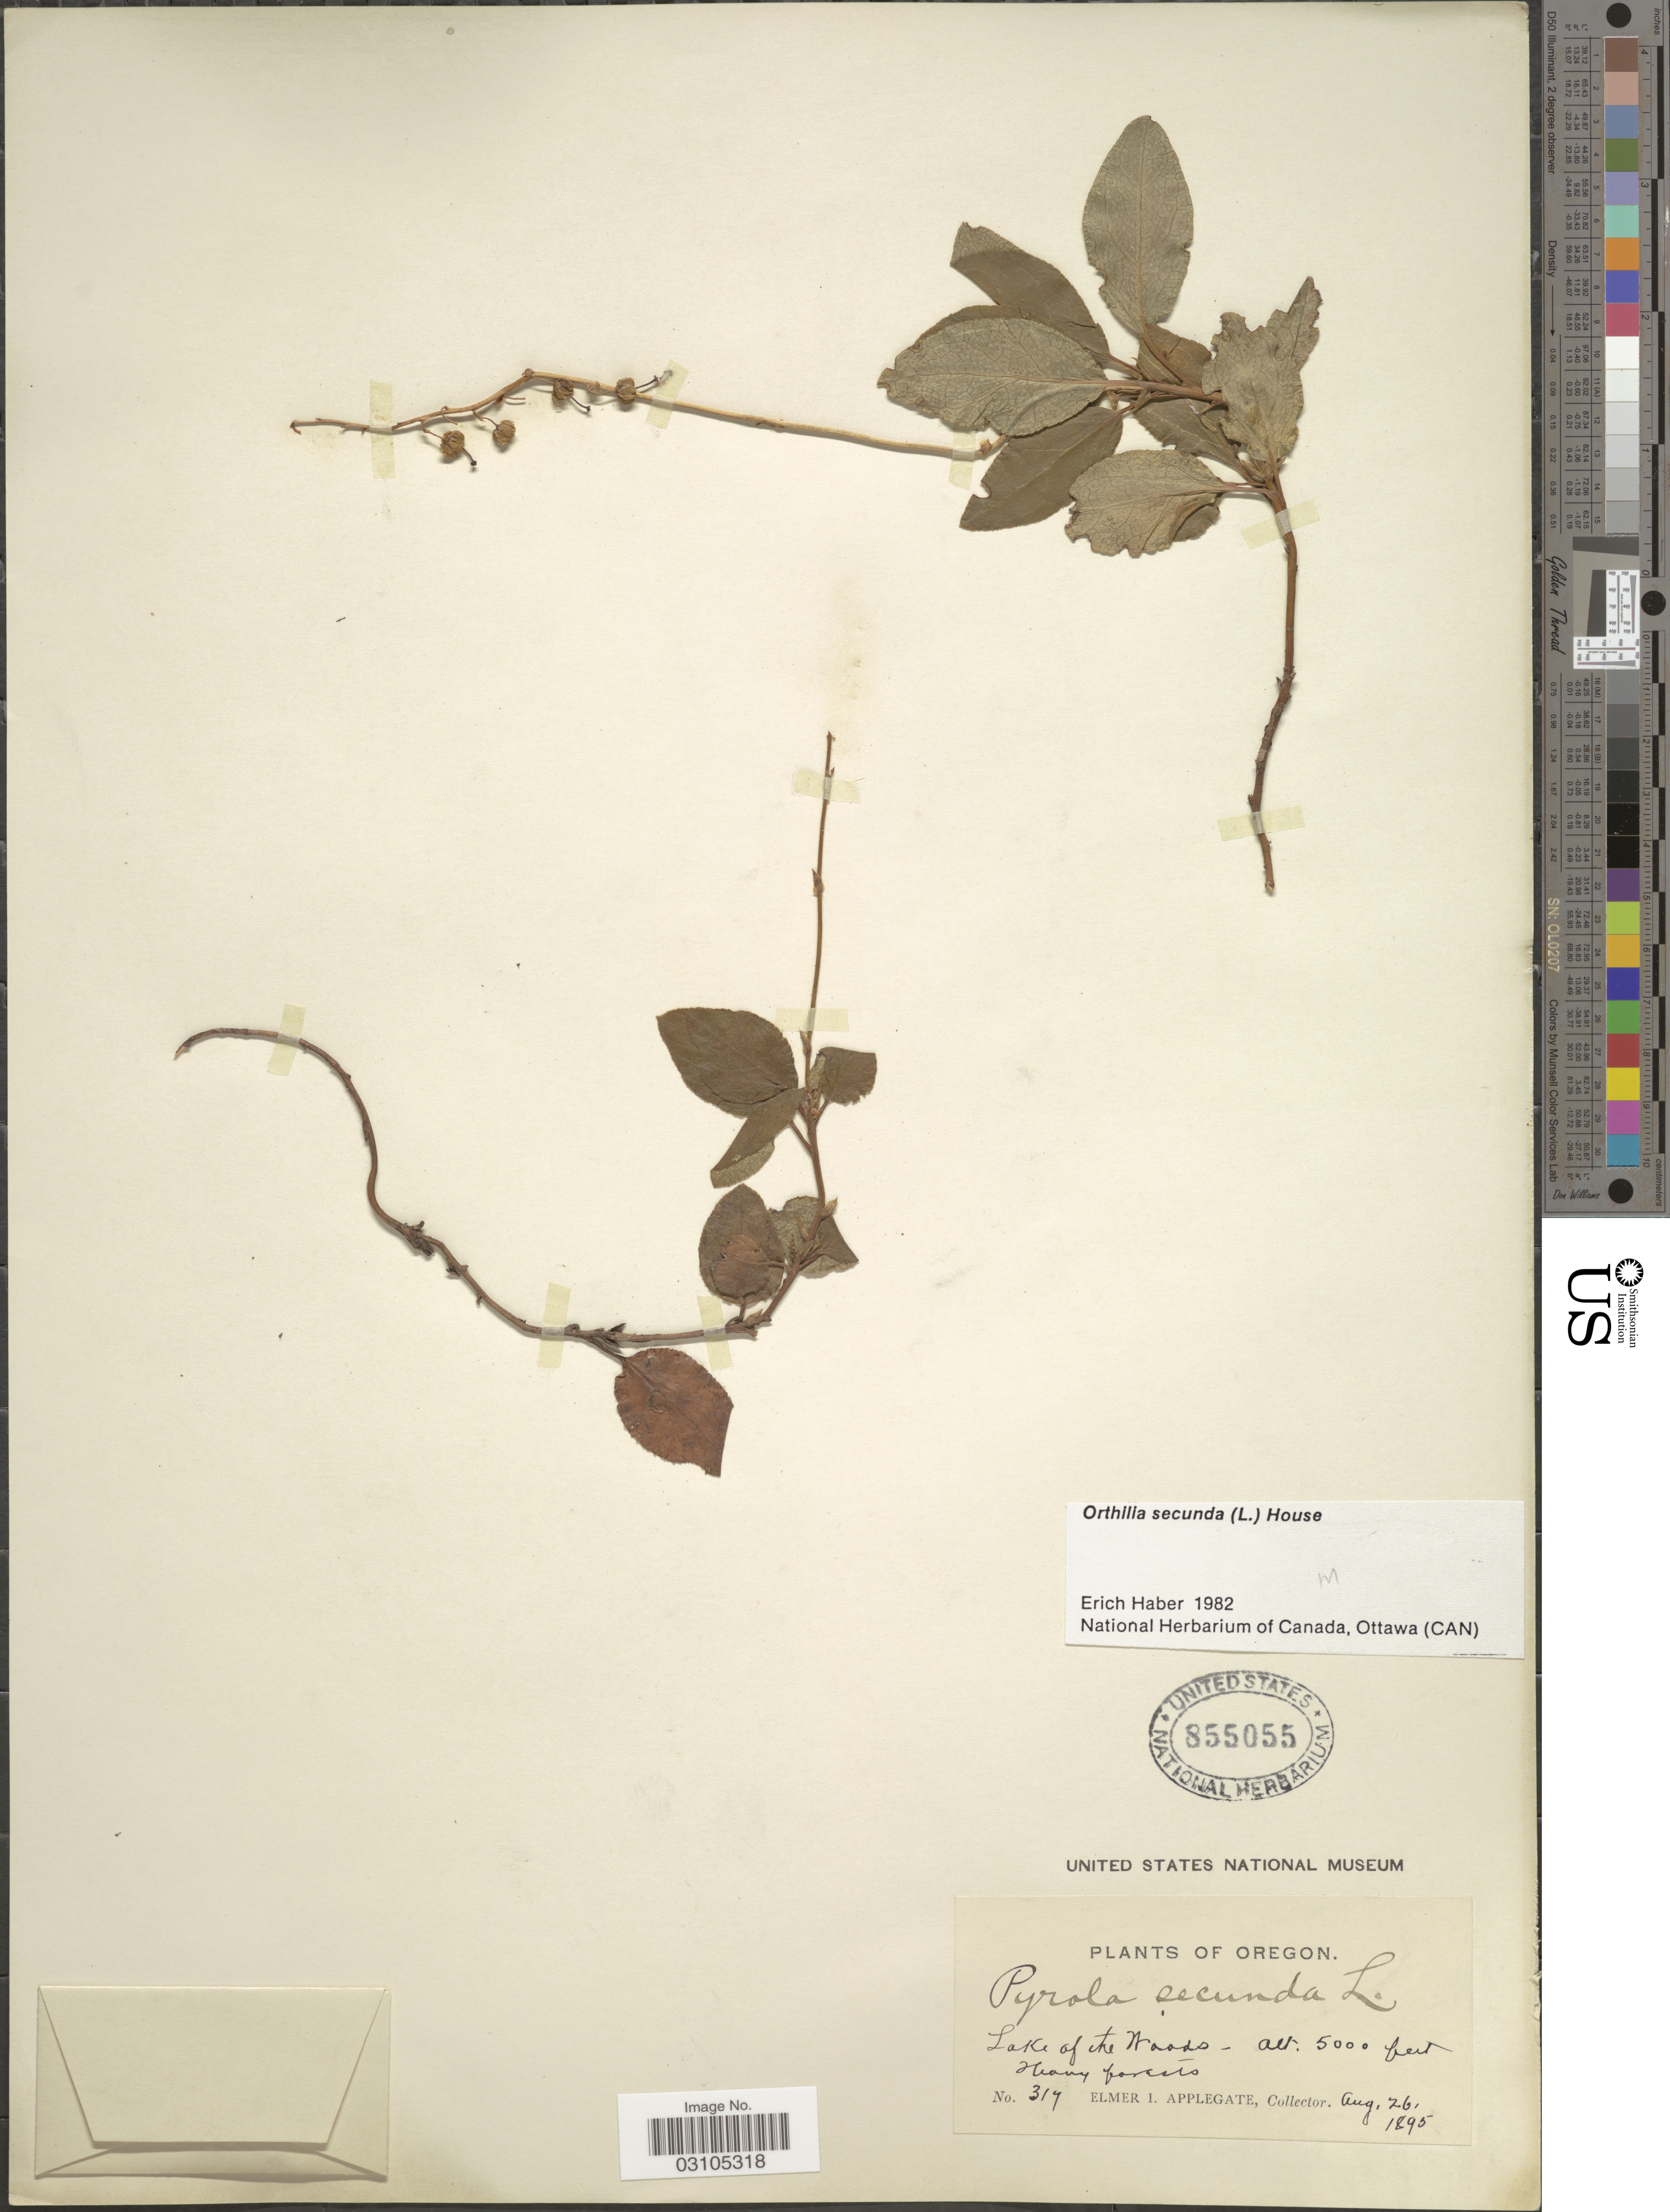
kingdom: Plantae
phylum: Tracheophyta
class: Magnoliopsida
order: Ericales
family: Ericaceae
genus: Orthilia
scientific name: Orthilia secunda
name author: (L.) House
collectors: E. I. Applegate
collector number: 317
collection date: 1895-08-26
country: United States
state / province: Oregon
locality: Lake of the Woods.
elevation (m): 1524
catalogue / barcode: US 855055